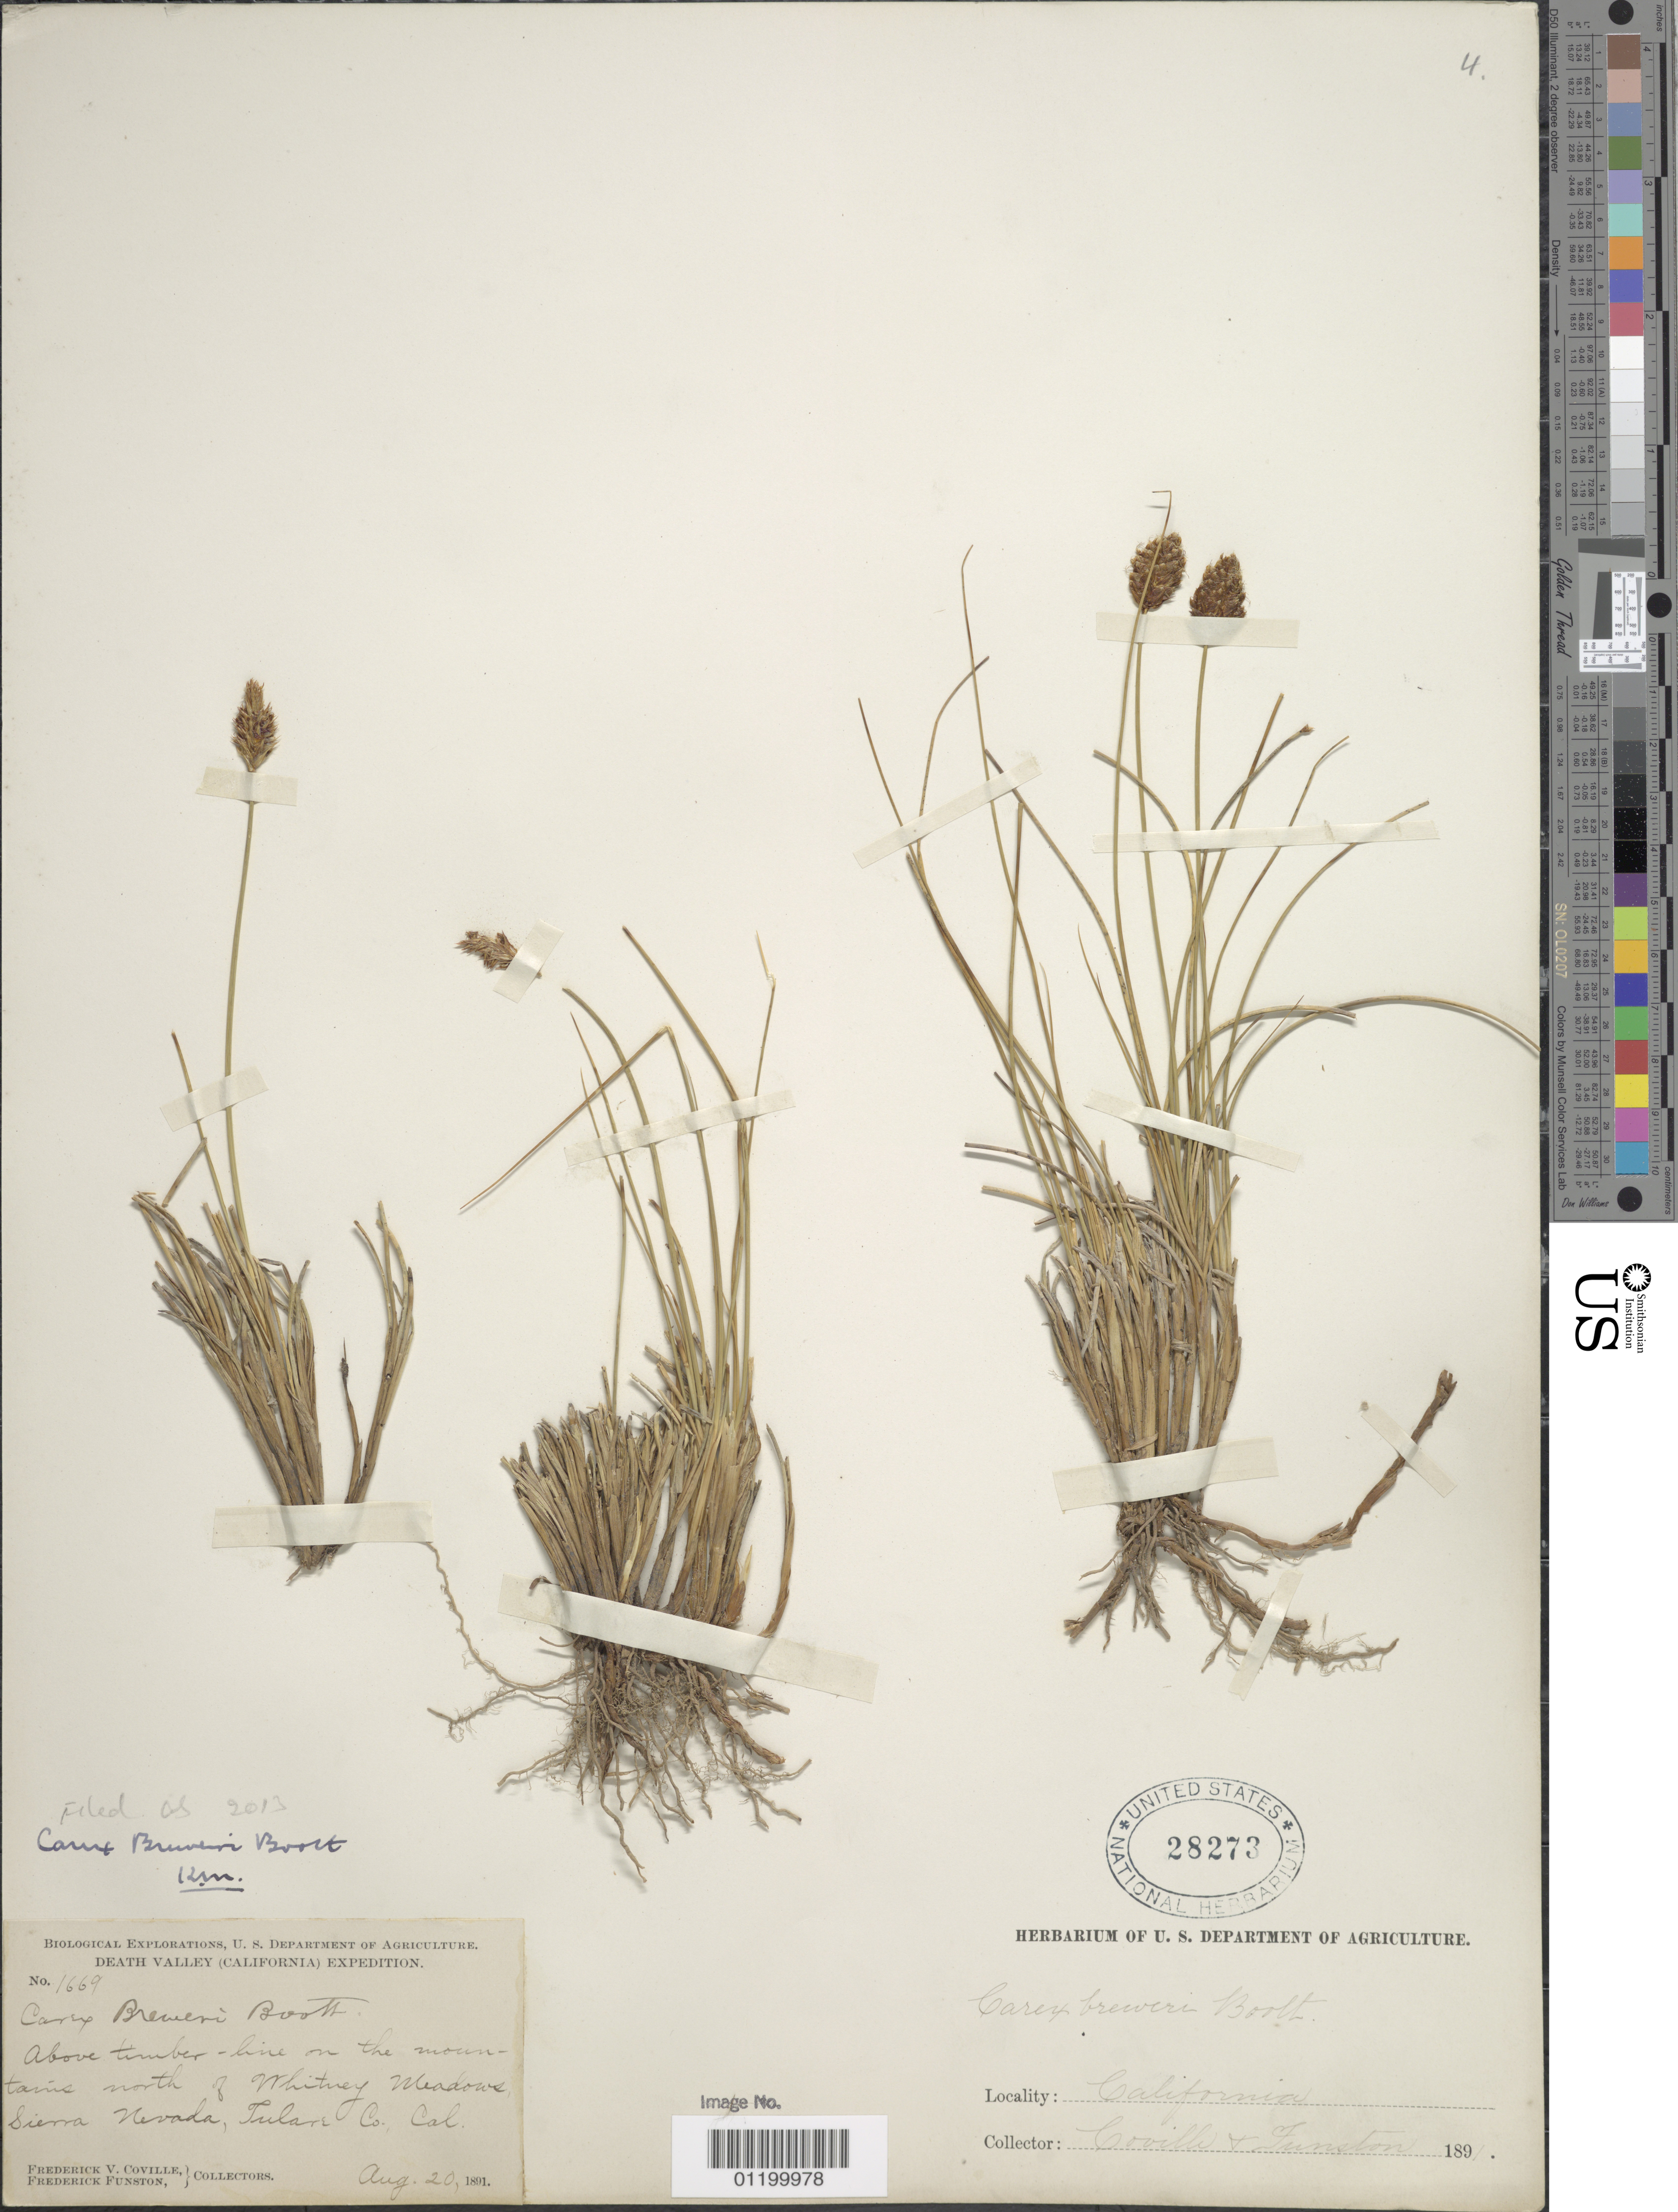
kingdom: Plantae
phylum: Tracheophyta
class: Liliopsida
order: Poales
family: Cyperaceae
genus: Carex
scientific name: Carex breweri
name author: Boott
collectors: F. V. Coville & F. Funston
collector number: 1669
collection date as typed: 20 Aug 1891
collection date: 1891-08-20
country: United States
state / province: California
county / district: Tulare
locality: Above timber-line on the mountains north of Whitney Meadows, Sierra Nevada..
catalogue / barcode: US 28273